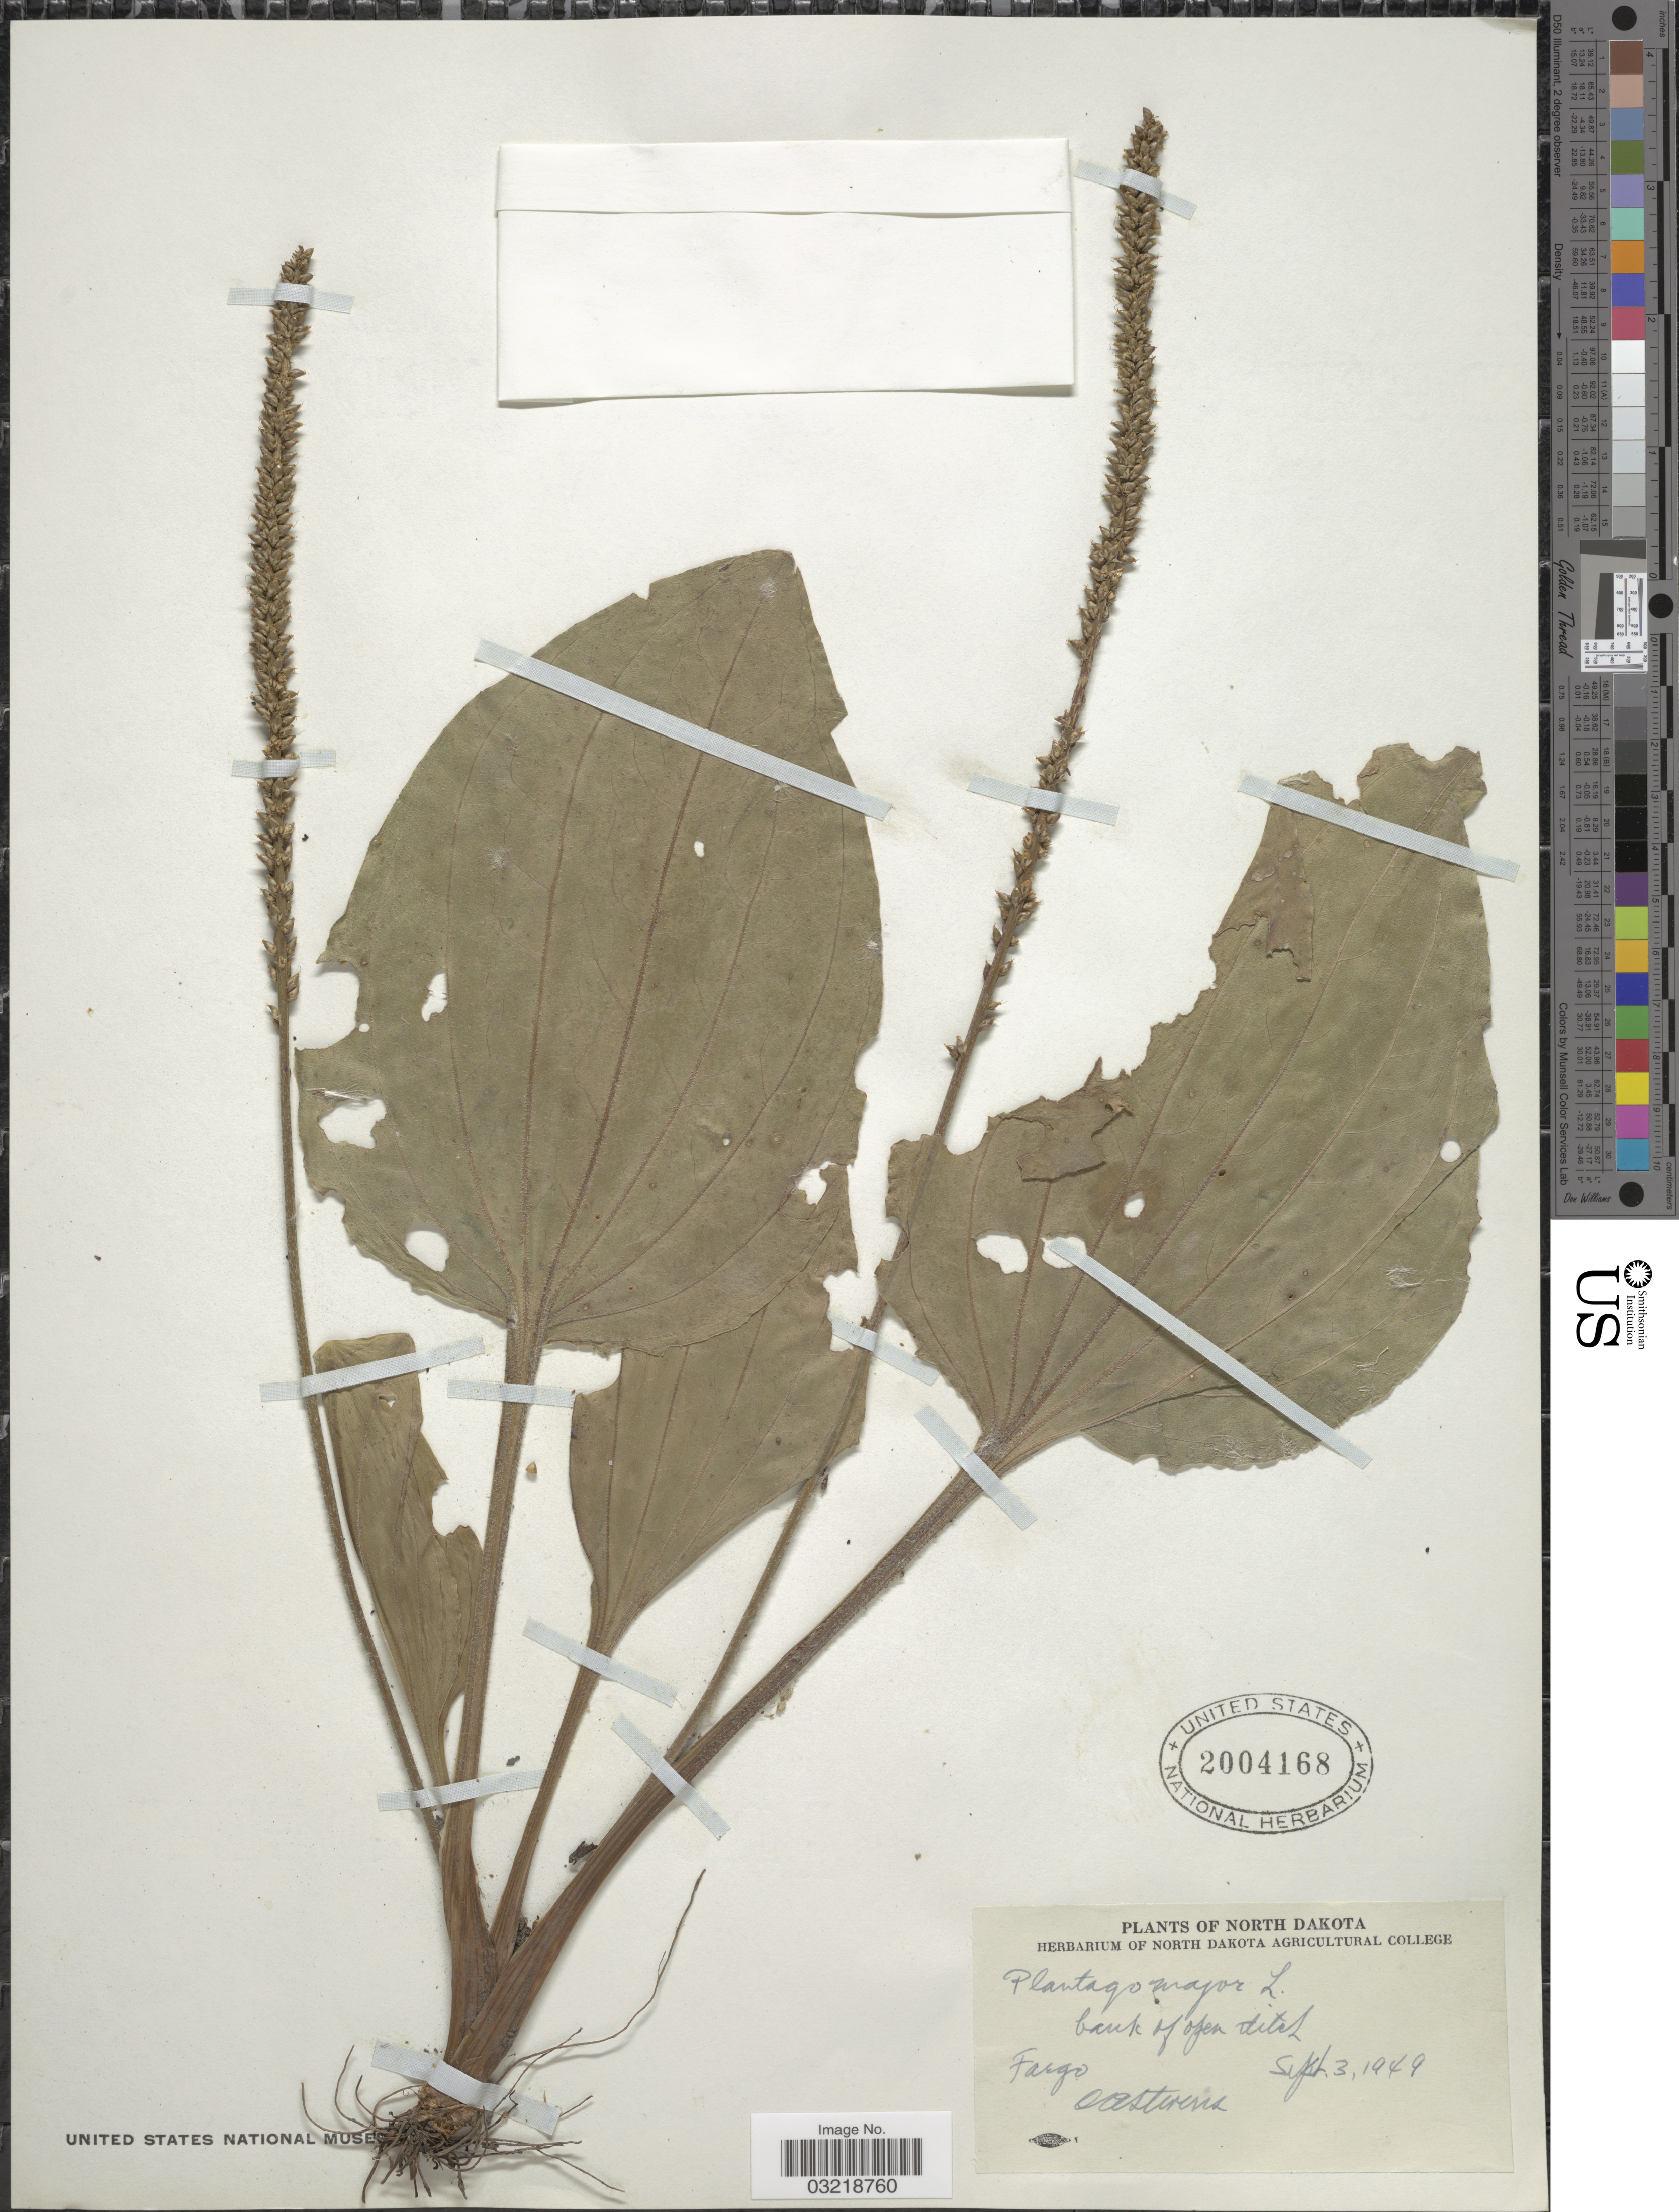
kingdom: Plantae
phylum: Tracheophyta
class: Magnoliopsida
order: Lamiales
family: Plantaginaceae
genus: Plantago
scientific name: Plantago major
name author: L.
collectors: O. A. Stevens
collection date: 1949-09-03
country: United States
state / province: North Dakota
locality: Fargo.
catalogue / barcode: US 2004168